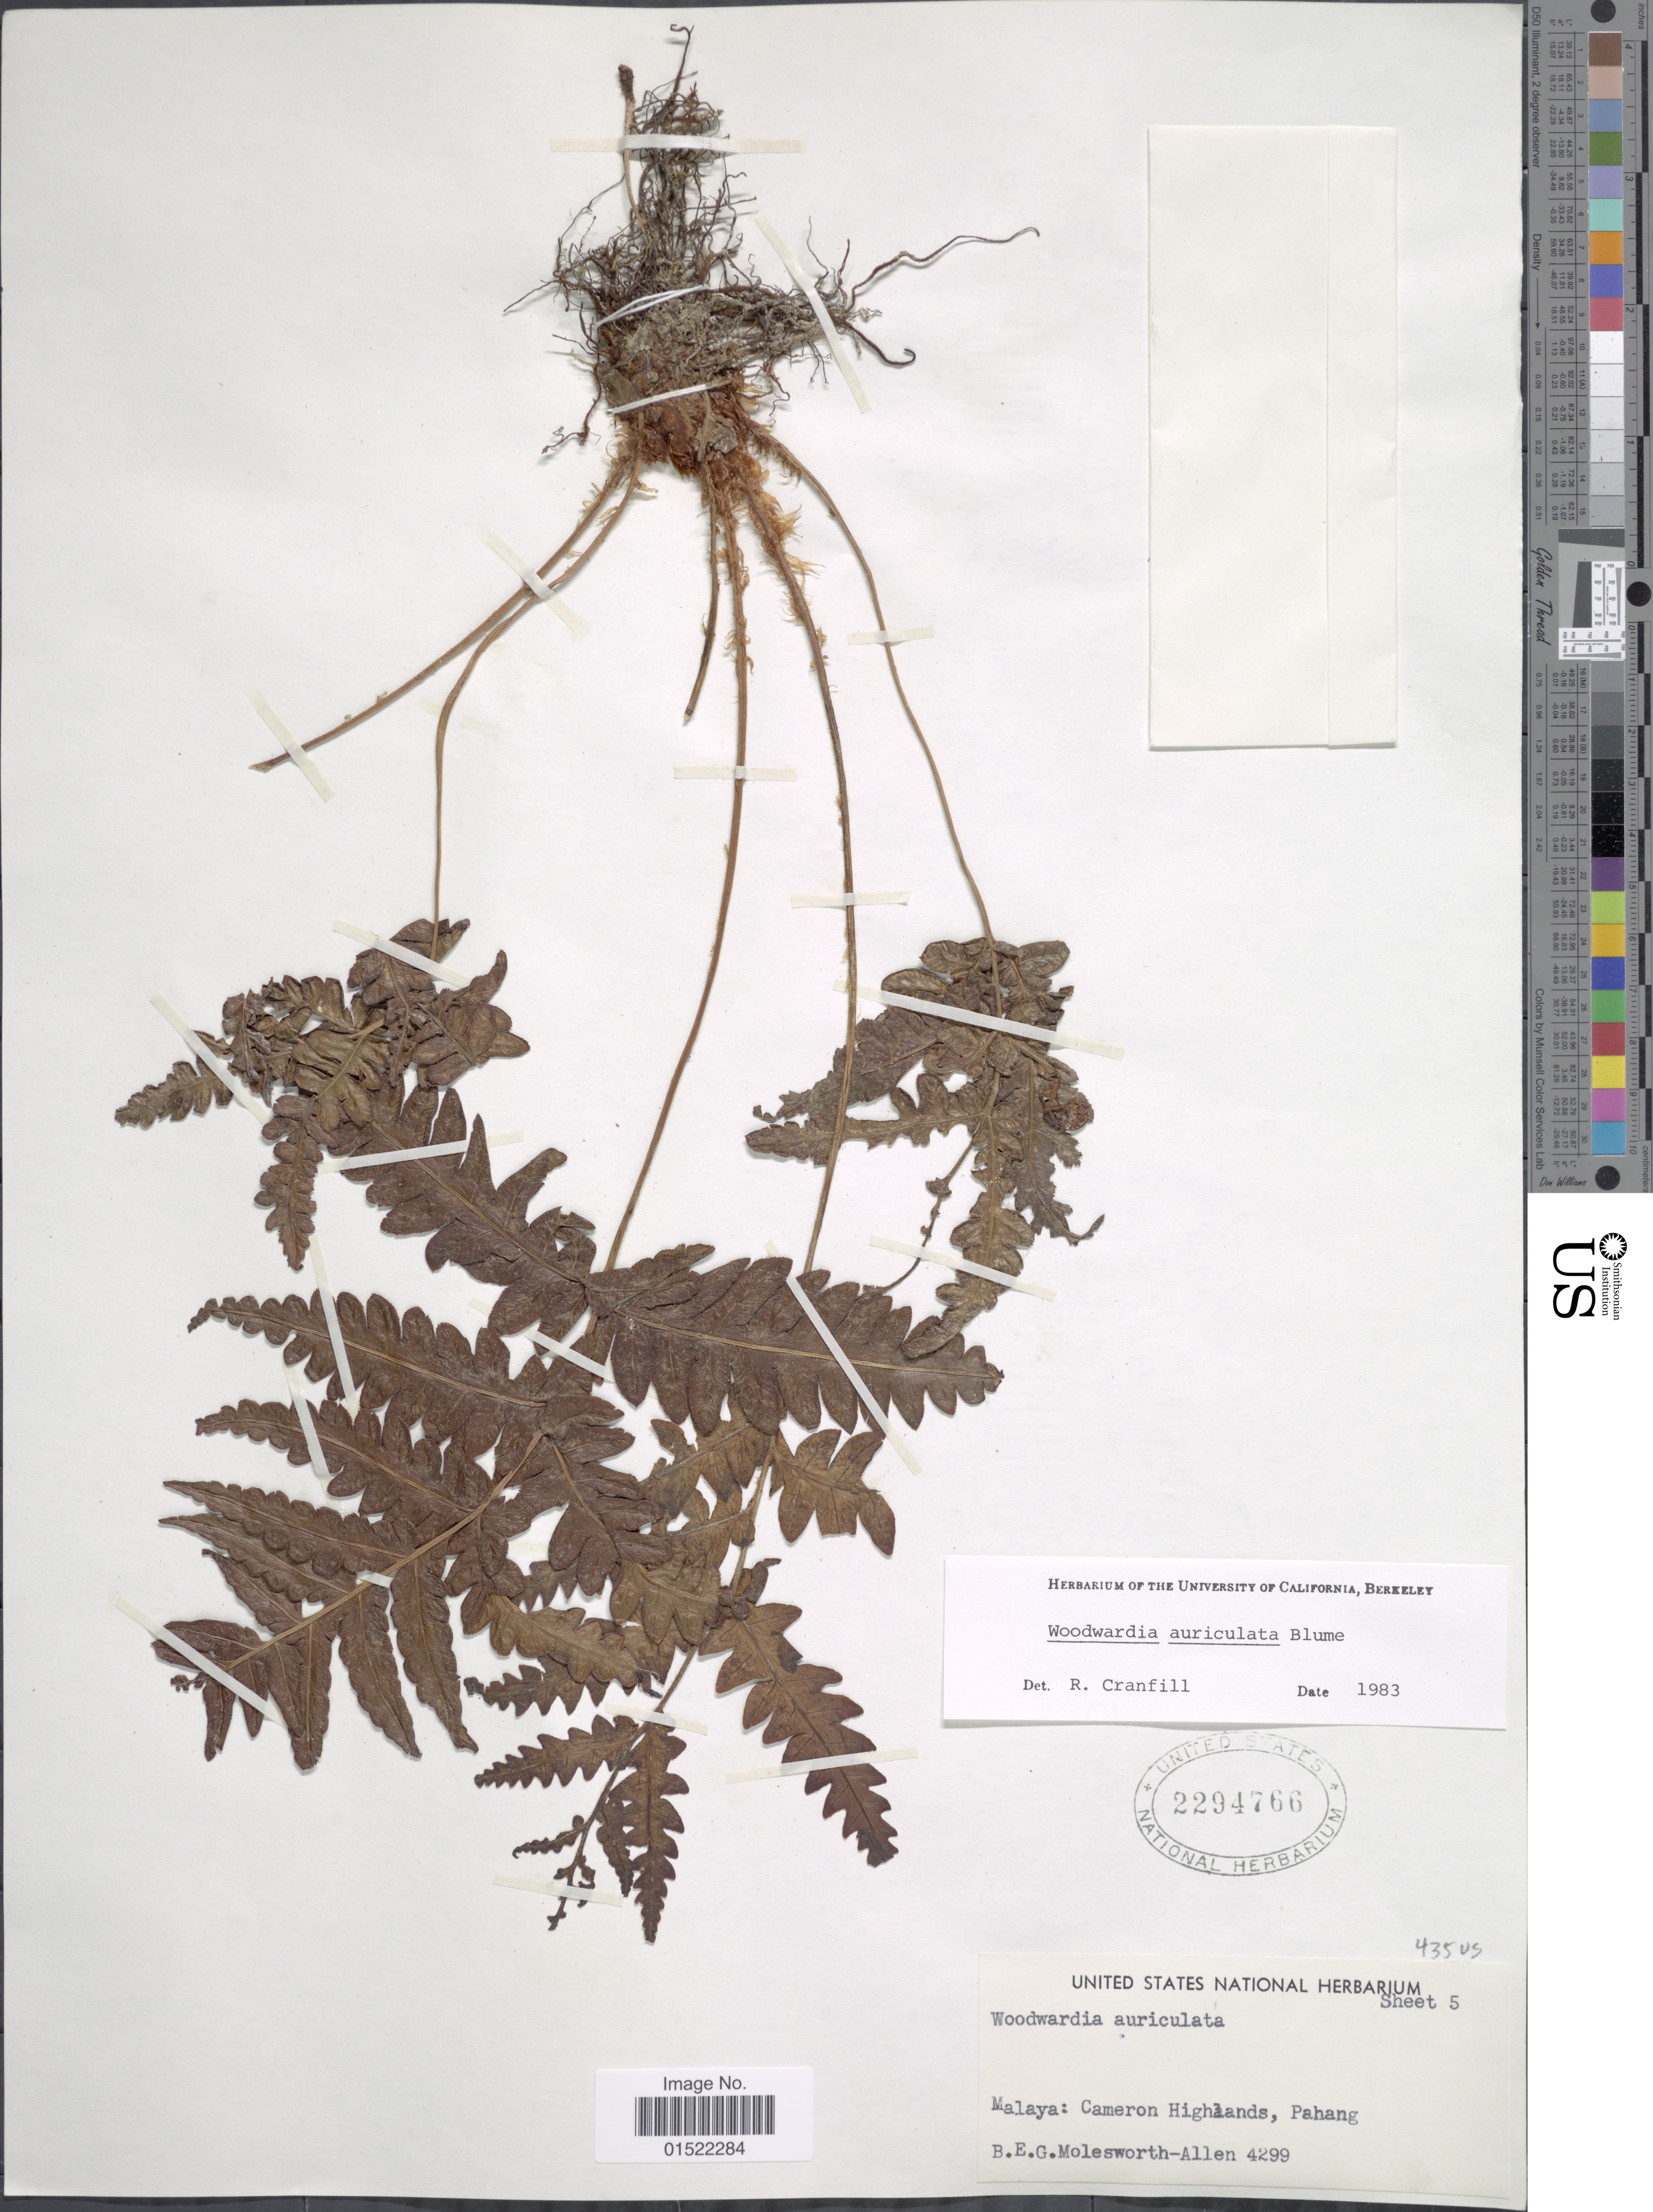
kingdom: Plantae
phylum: Tracheophyta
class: Polypodiopsida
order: Polypodiales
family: Blechnaceae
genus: Woodwardia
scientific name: Woodwardia auriculata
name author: Blume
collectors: B. E. G. Molesworth-Allen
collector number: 4299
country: Malaysia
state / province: Pahang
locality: Malaya: Cameron Highlands, Pahang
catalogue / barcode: US 2294766